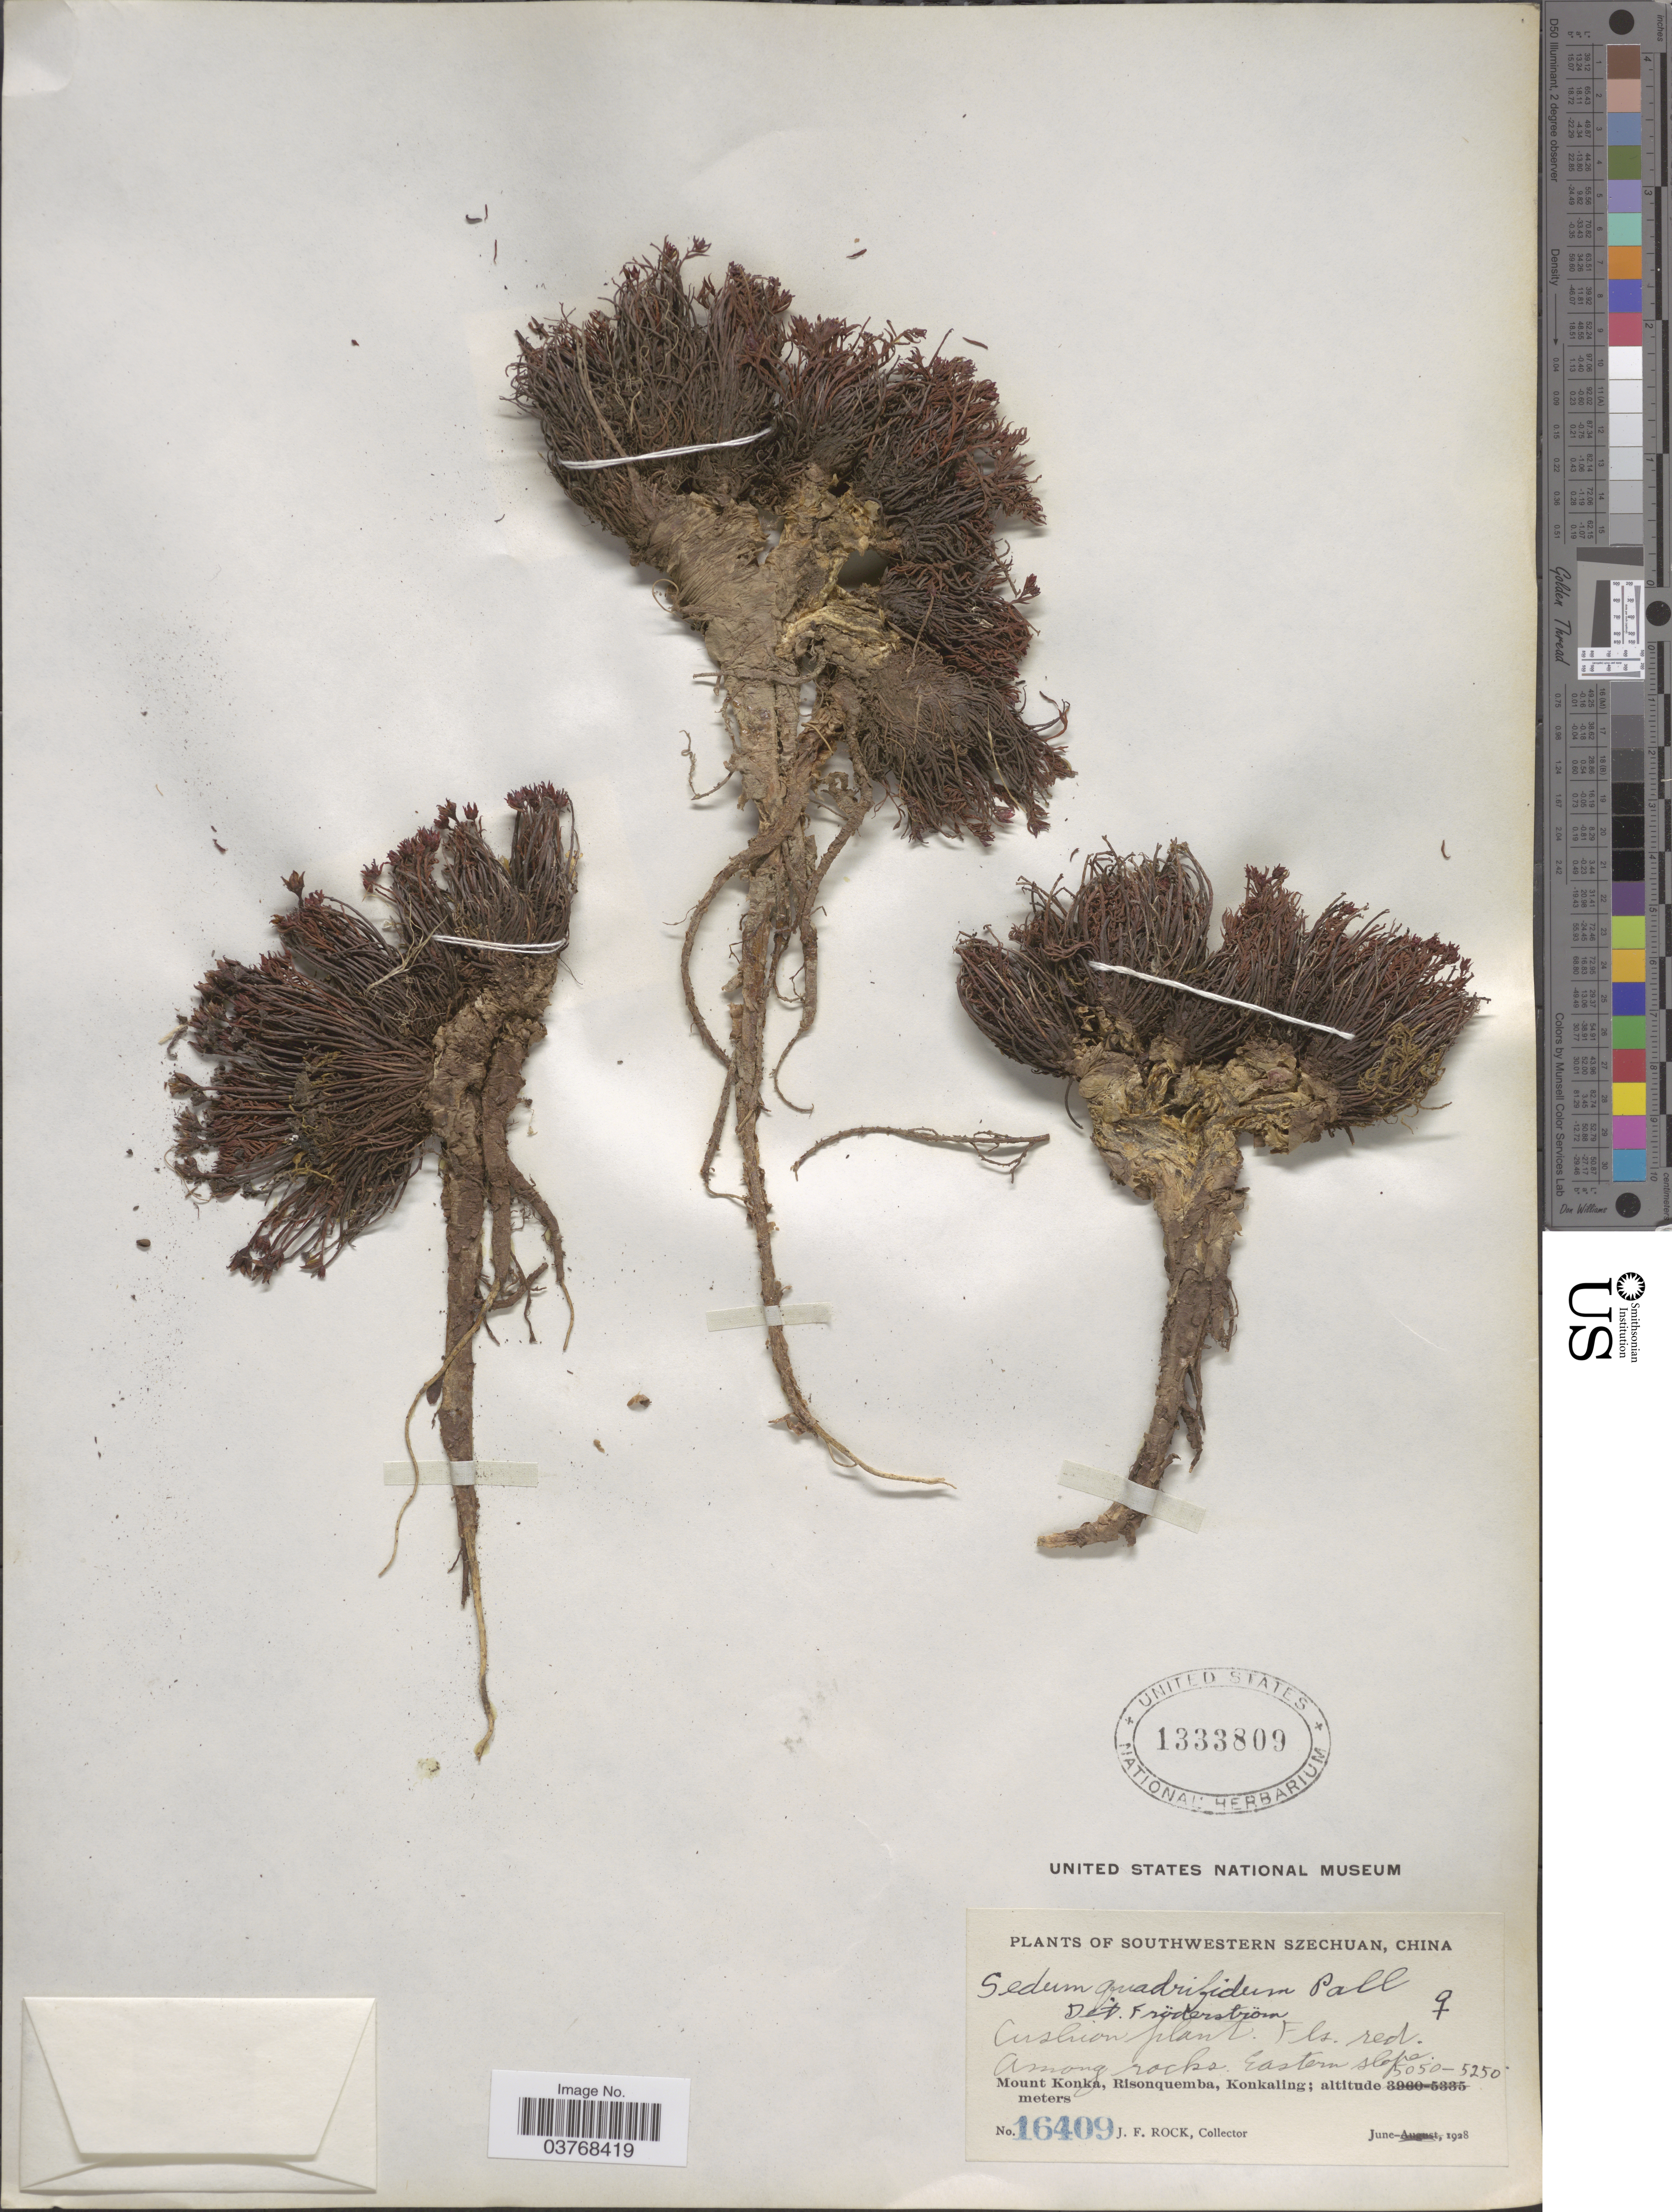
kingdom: Plantae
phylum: Tracheophyta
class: Magnoliopsida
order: Saxifragales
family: Crassulaceae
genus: Rhodiola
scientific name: Rhodiola quadrifida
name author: (Pall.) Fisch. & C.A. Mey.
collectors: J. Rock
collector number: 16409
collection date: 1928-06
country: China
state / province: Sichuan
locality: Southwestern Szechuan. Among rocks. Eastern slope. Mount Konka, Risonquemba, Konkaling.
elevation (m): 5050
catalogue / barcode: US 1333809